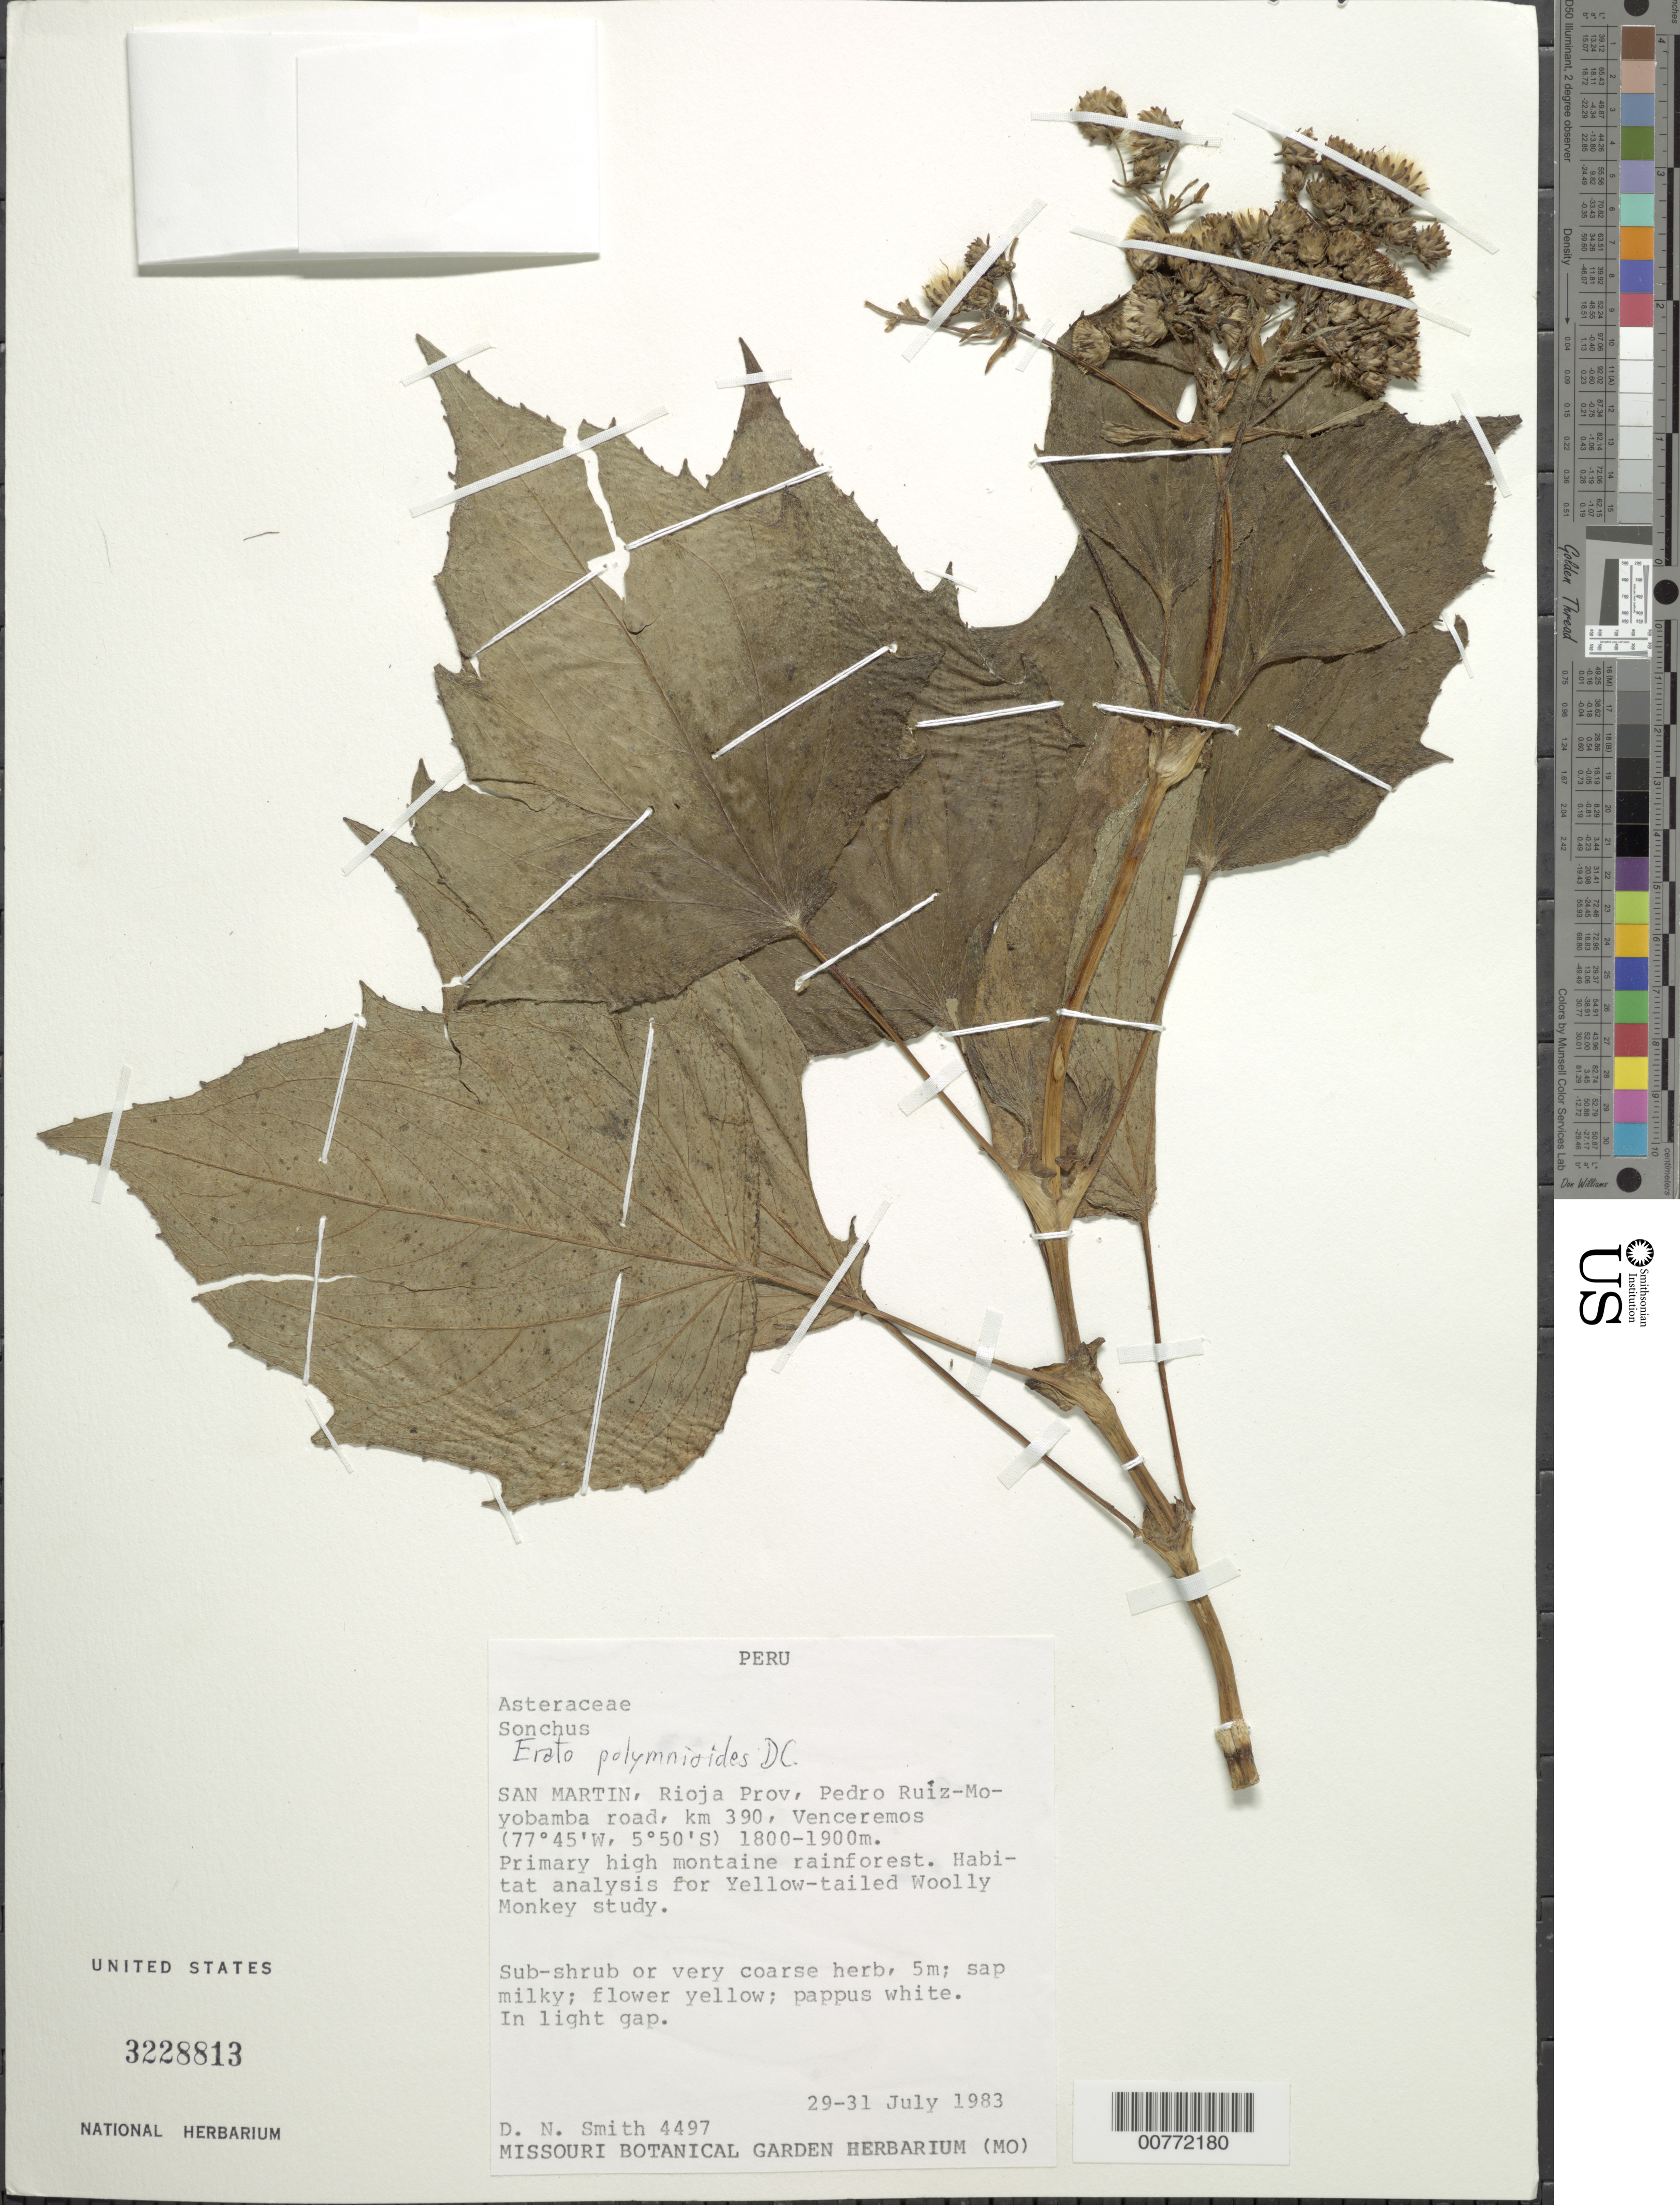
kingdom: Plantae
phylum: Tracheophyta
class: Magnoliopsida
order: Asterales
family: Asteraceae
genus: Erato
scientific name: Erato polymnioides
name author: DC.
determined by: Robinson, Harold E., (US)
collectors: D. Smith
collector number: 4497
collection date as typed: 29 July 1983 to 31 July 1983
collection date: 1983-07-29/1983-07-31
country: Peru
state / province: San Martín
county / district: Rioja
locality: Pedro Ruiz-Moyobamba road, km 390, Venceremos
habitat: Primary high montane rainforest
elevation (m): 1800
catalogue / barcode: US 3228813